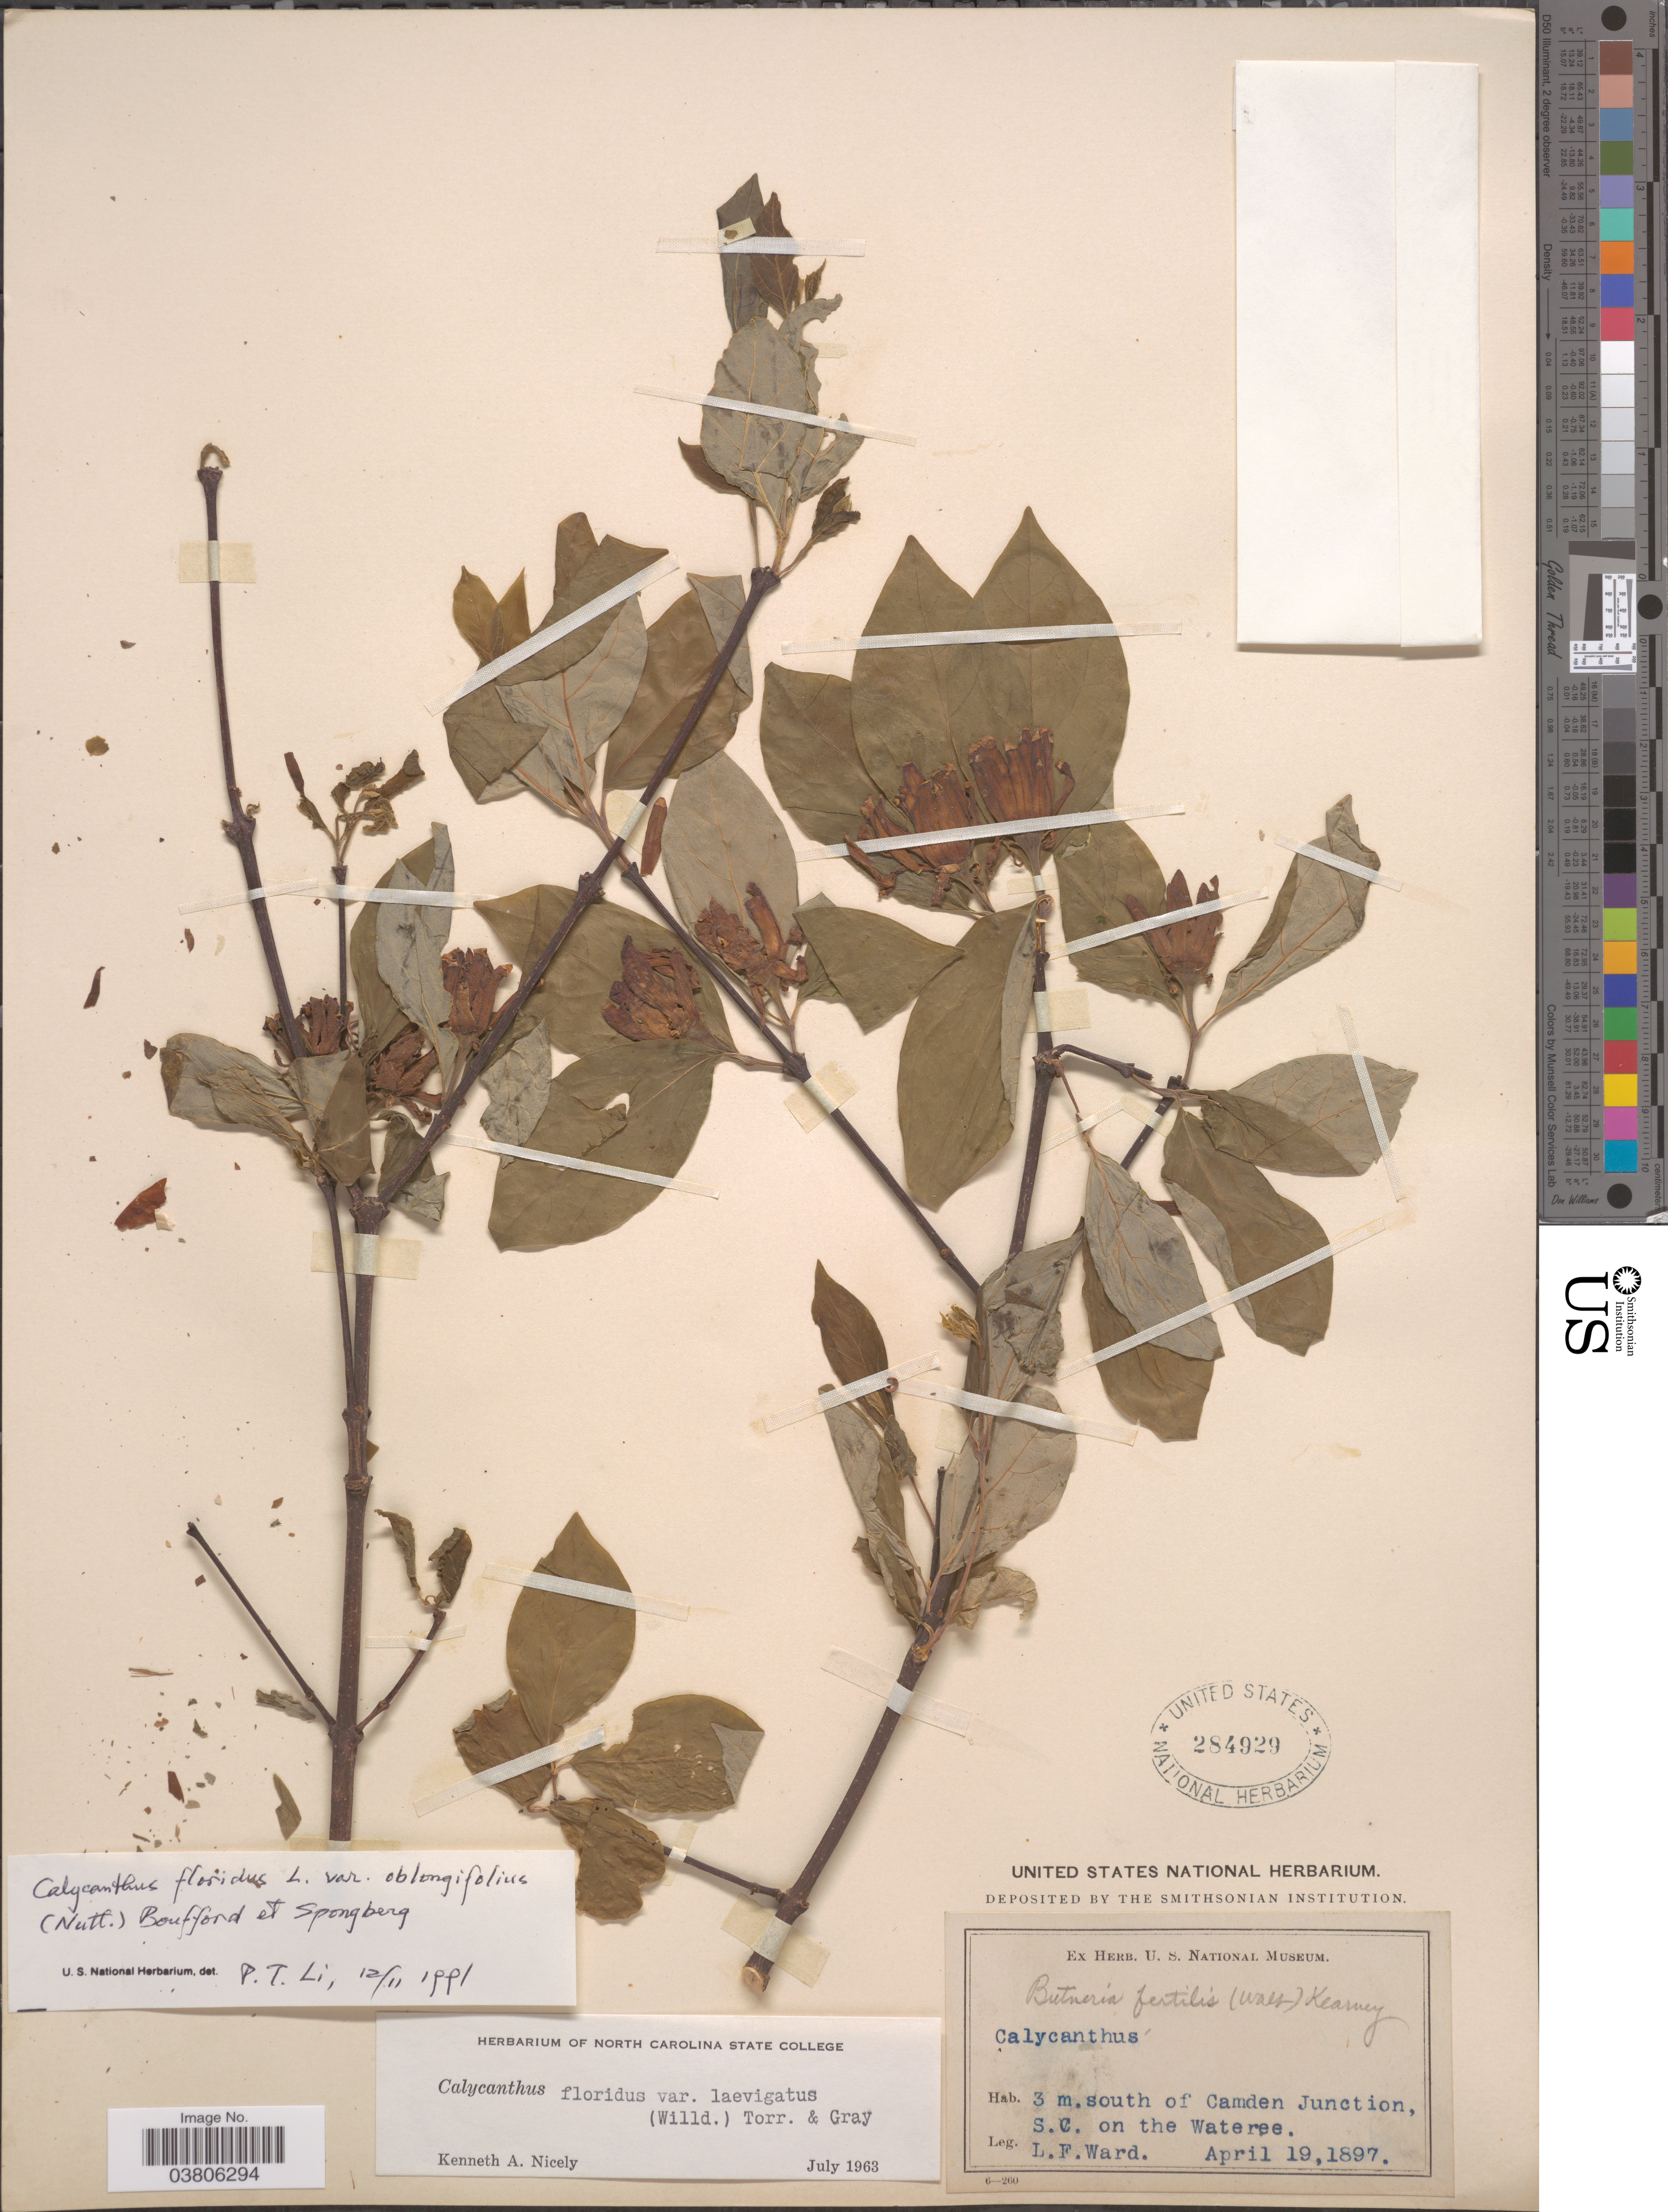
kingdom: Plantae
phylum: Tracheophyta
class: Magnoliopsida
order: Laurales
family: Calycanthaceae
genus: Calycanthus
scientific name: Calycanthus floridus var. laevigatus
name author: (Willd.) Torr. & A. Gray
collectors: L. Ward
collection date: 1897-04-19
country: United States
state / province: South Carolina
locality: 3 m. south of Camden junction, S.C. on the Wateree.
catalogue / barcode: US 284929